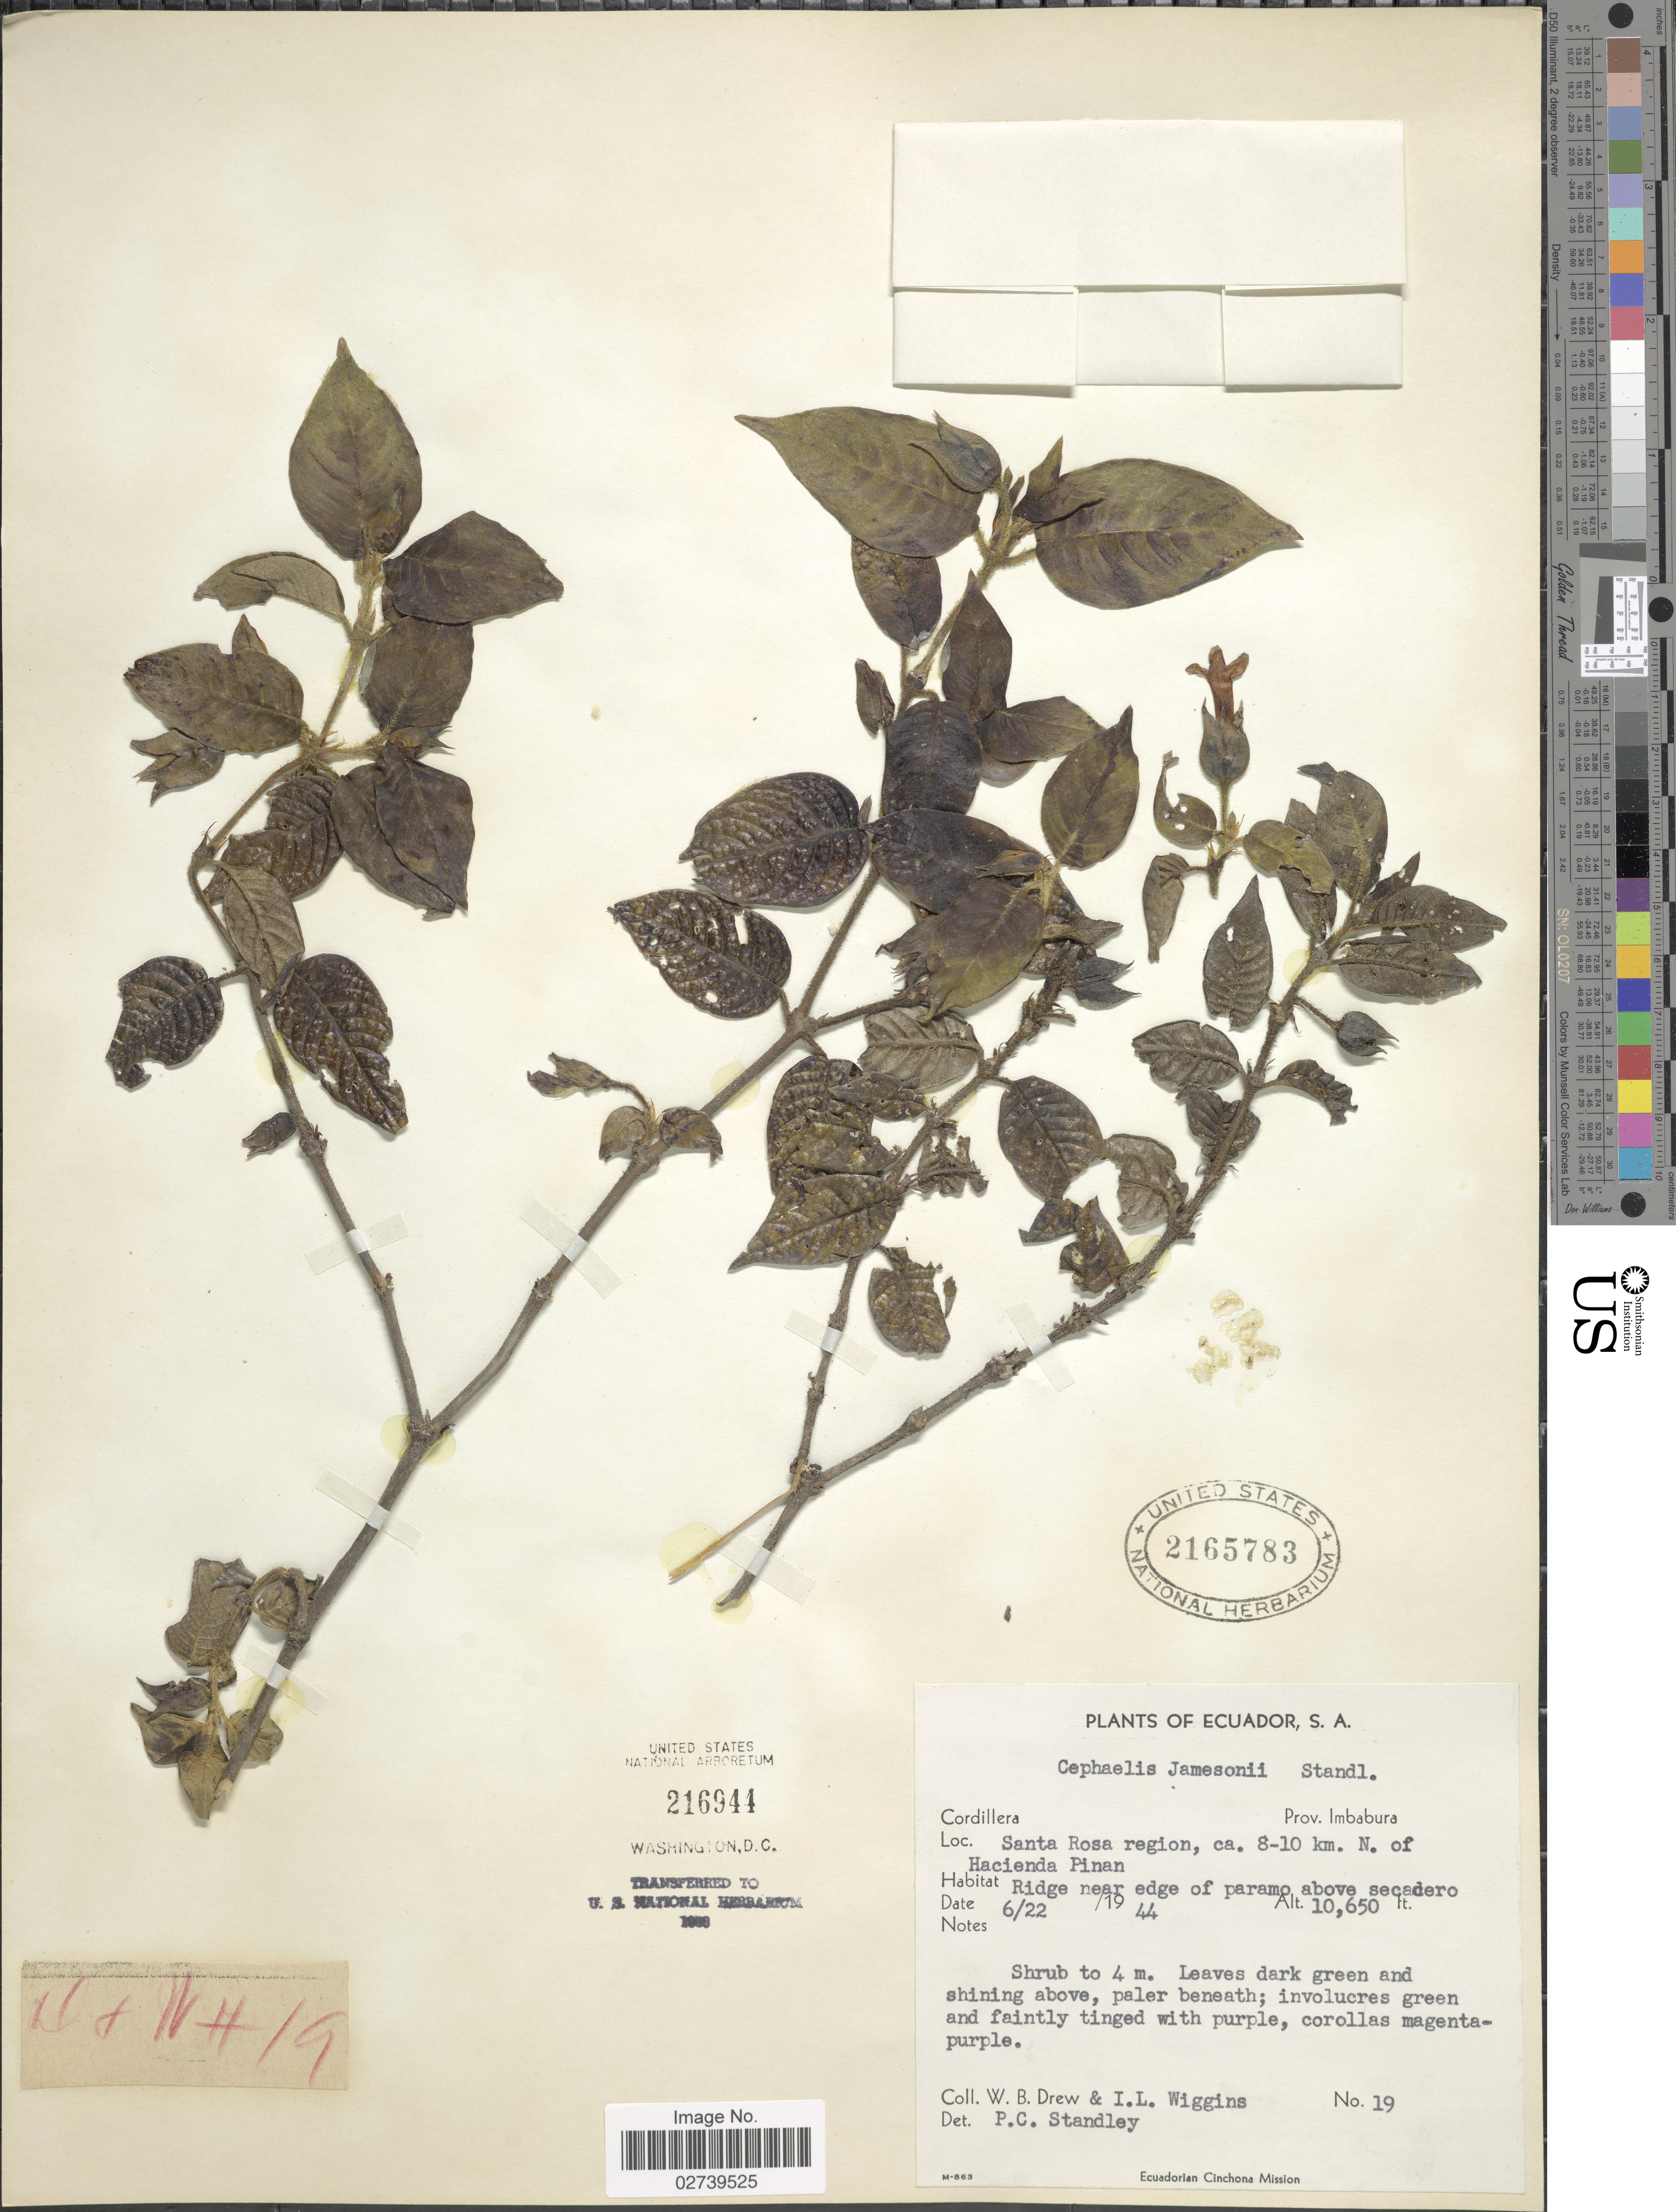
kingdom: Plantae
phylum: Tracheophyta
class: Magnoliopsida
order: Gentianales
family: Rubiaceae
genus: Palicourea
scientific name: Palicourea fuchsioides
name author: C.M. Taylor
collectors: W. B. Drew & I. L. Wiggins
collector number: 19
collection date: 1944-06-22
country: Ecuador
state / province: Imbabura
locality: Cordillera, Santa Rosa region, ca. 8-10 km. N. of Hacienda Pinan, Ridge near edge of paramo above secadero.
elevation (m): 3246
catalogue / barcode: US 2165783